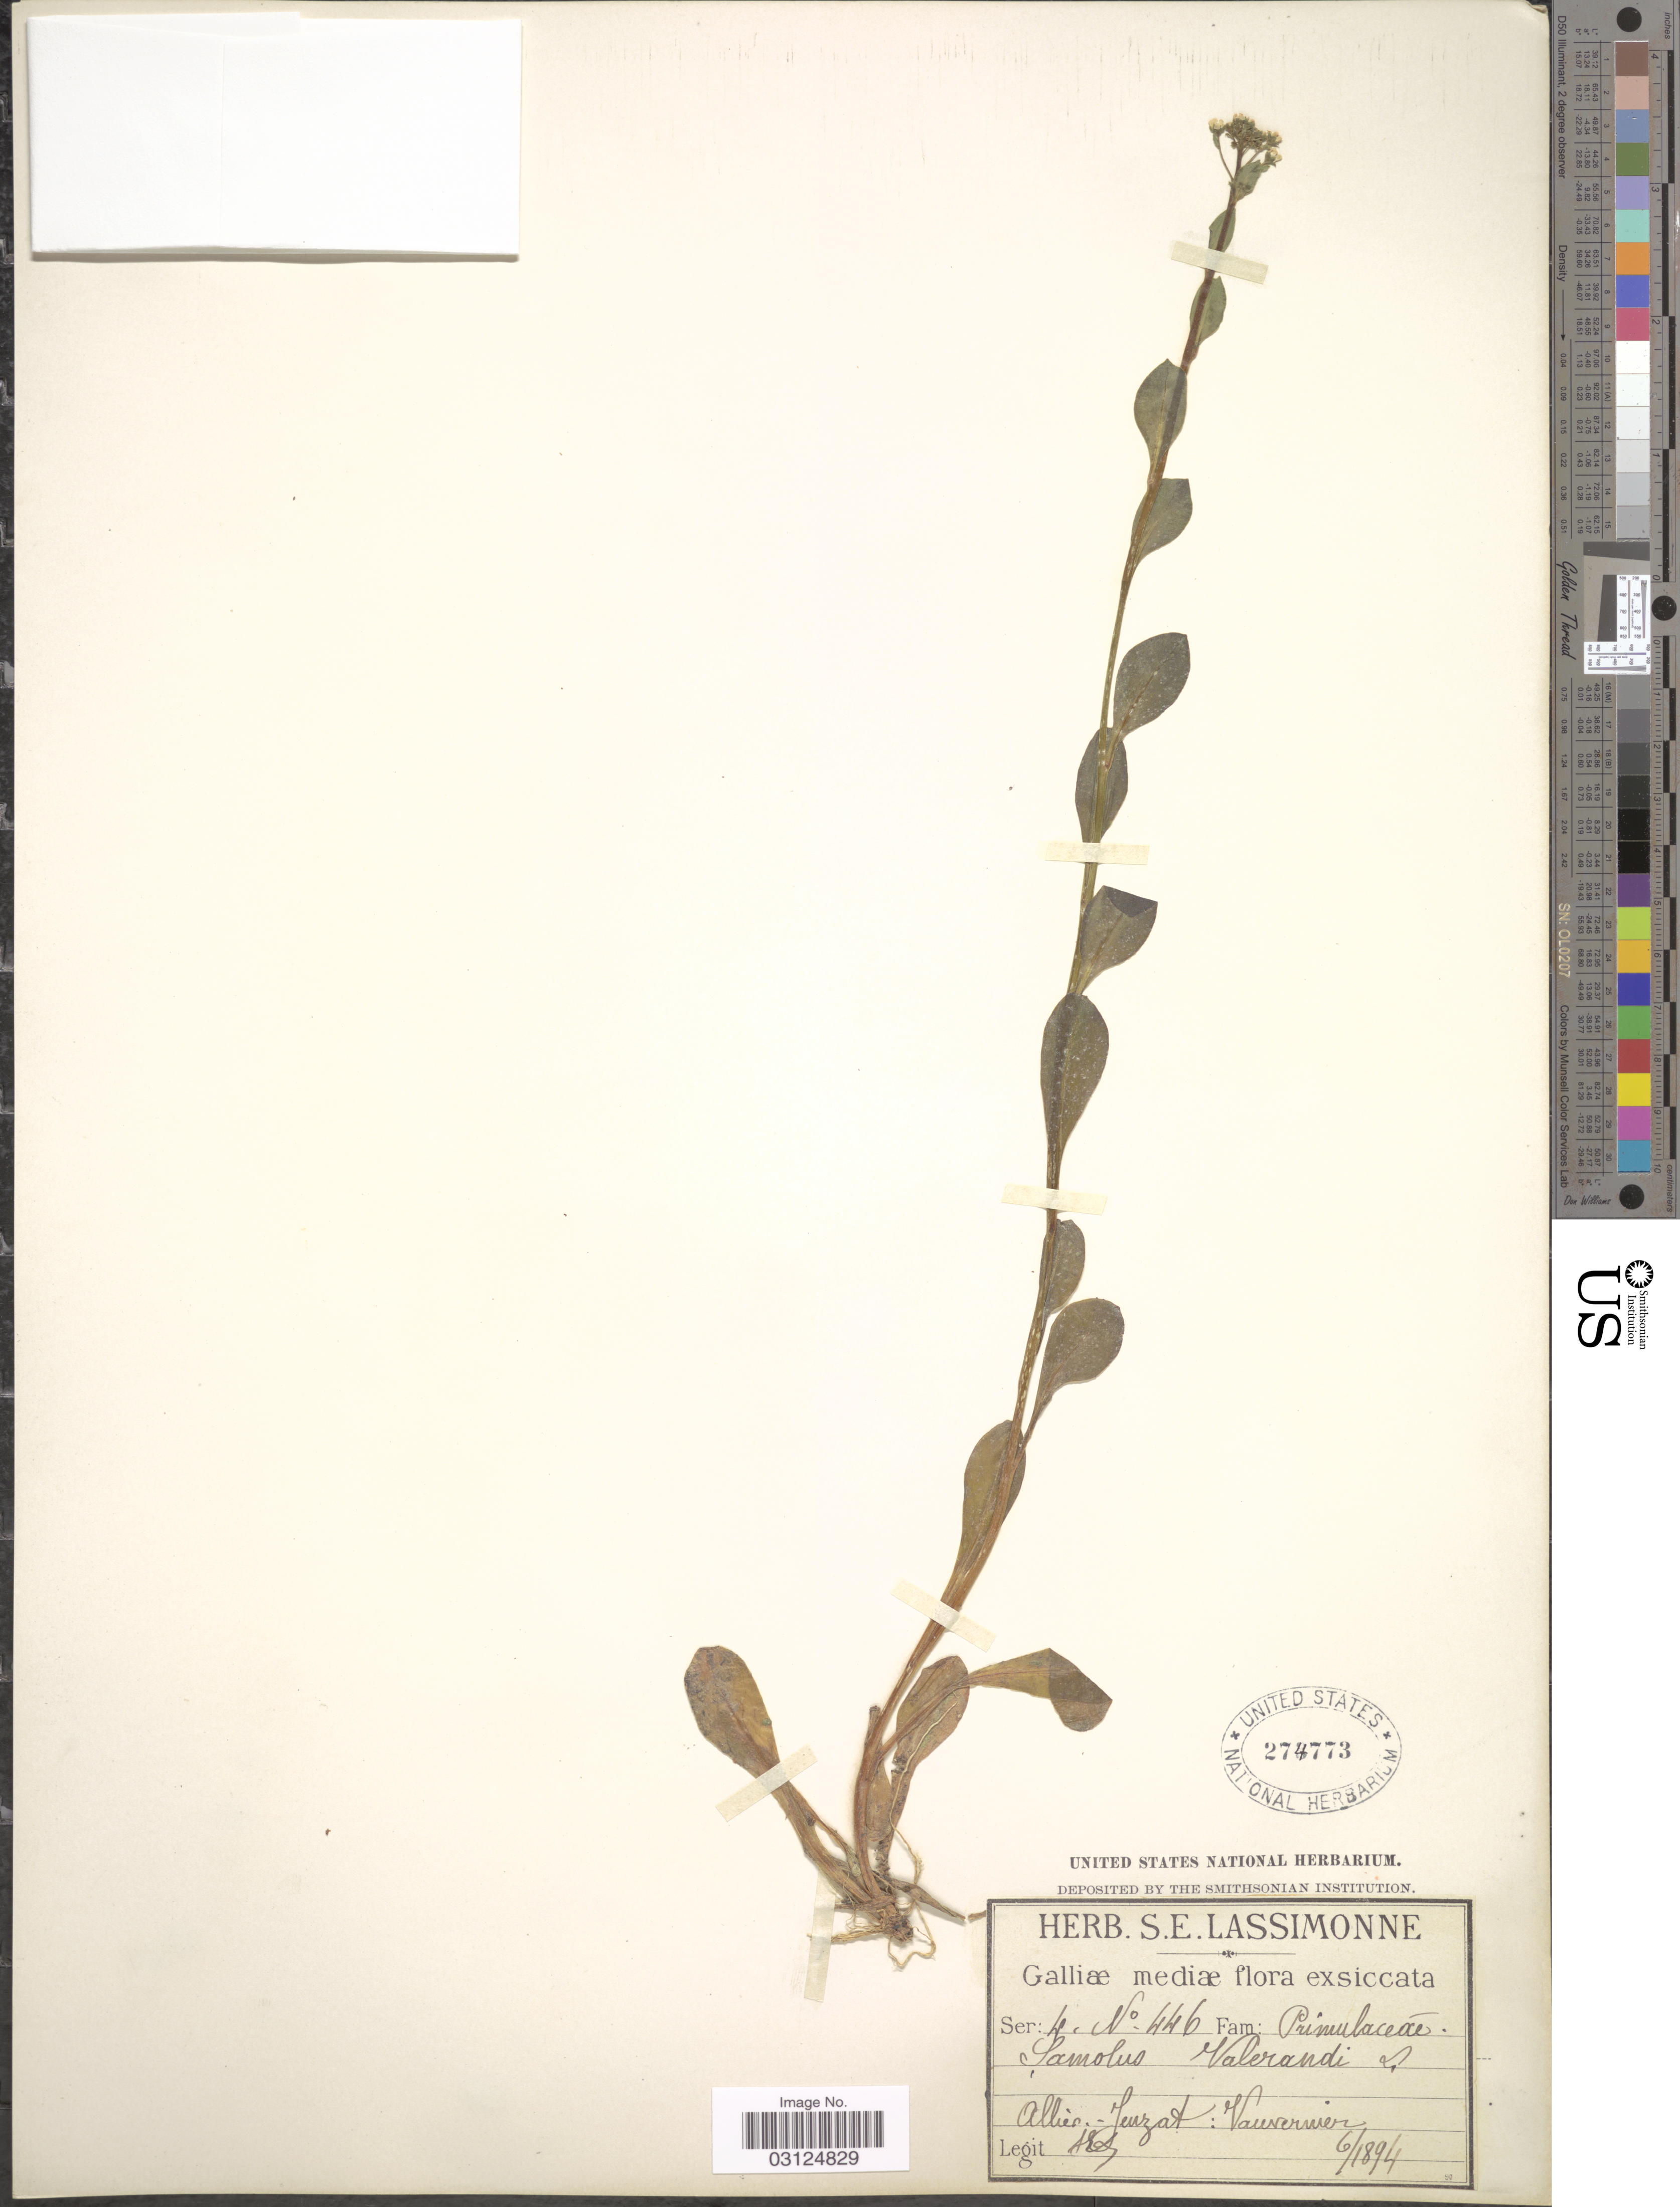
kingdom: Plantae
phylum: Tracheophyta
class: Magnoliopsida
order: Ericales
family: Primulaceae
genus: Samolus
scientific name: Samolus valerandi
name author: L.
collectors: S. Lassimonne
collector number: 446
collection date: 1894-06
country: France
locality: Galliæ mediæ. Allier - Jenzat: Vauvernier.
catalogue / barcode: US 274773